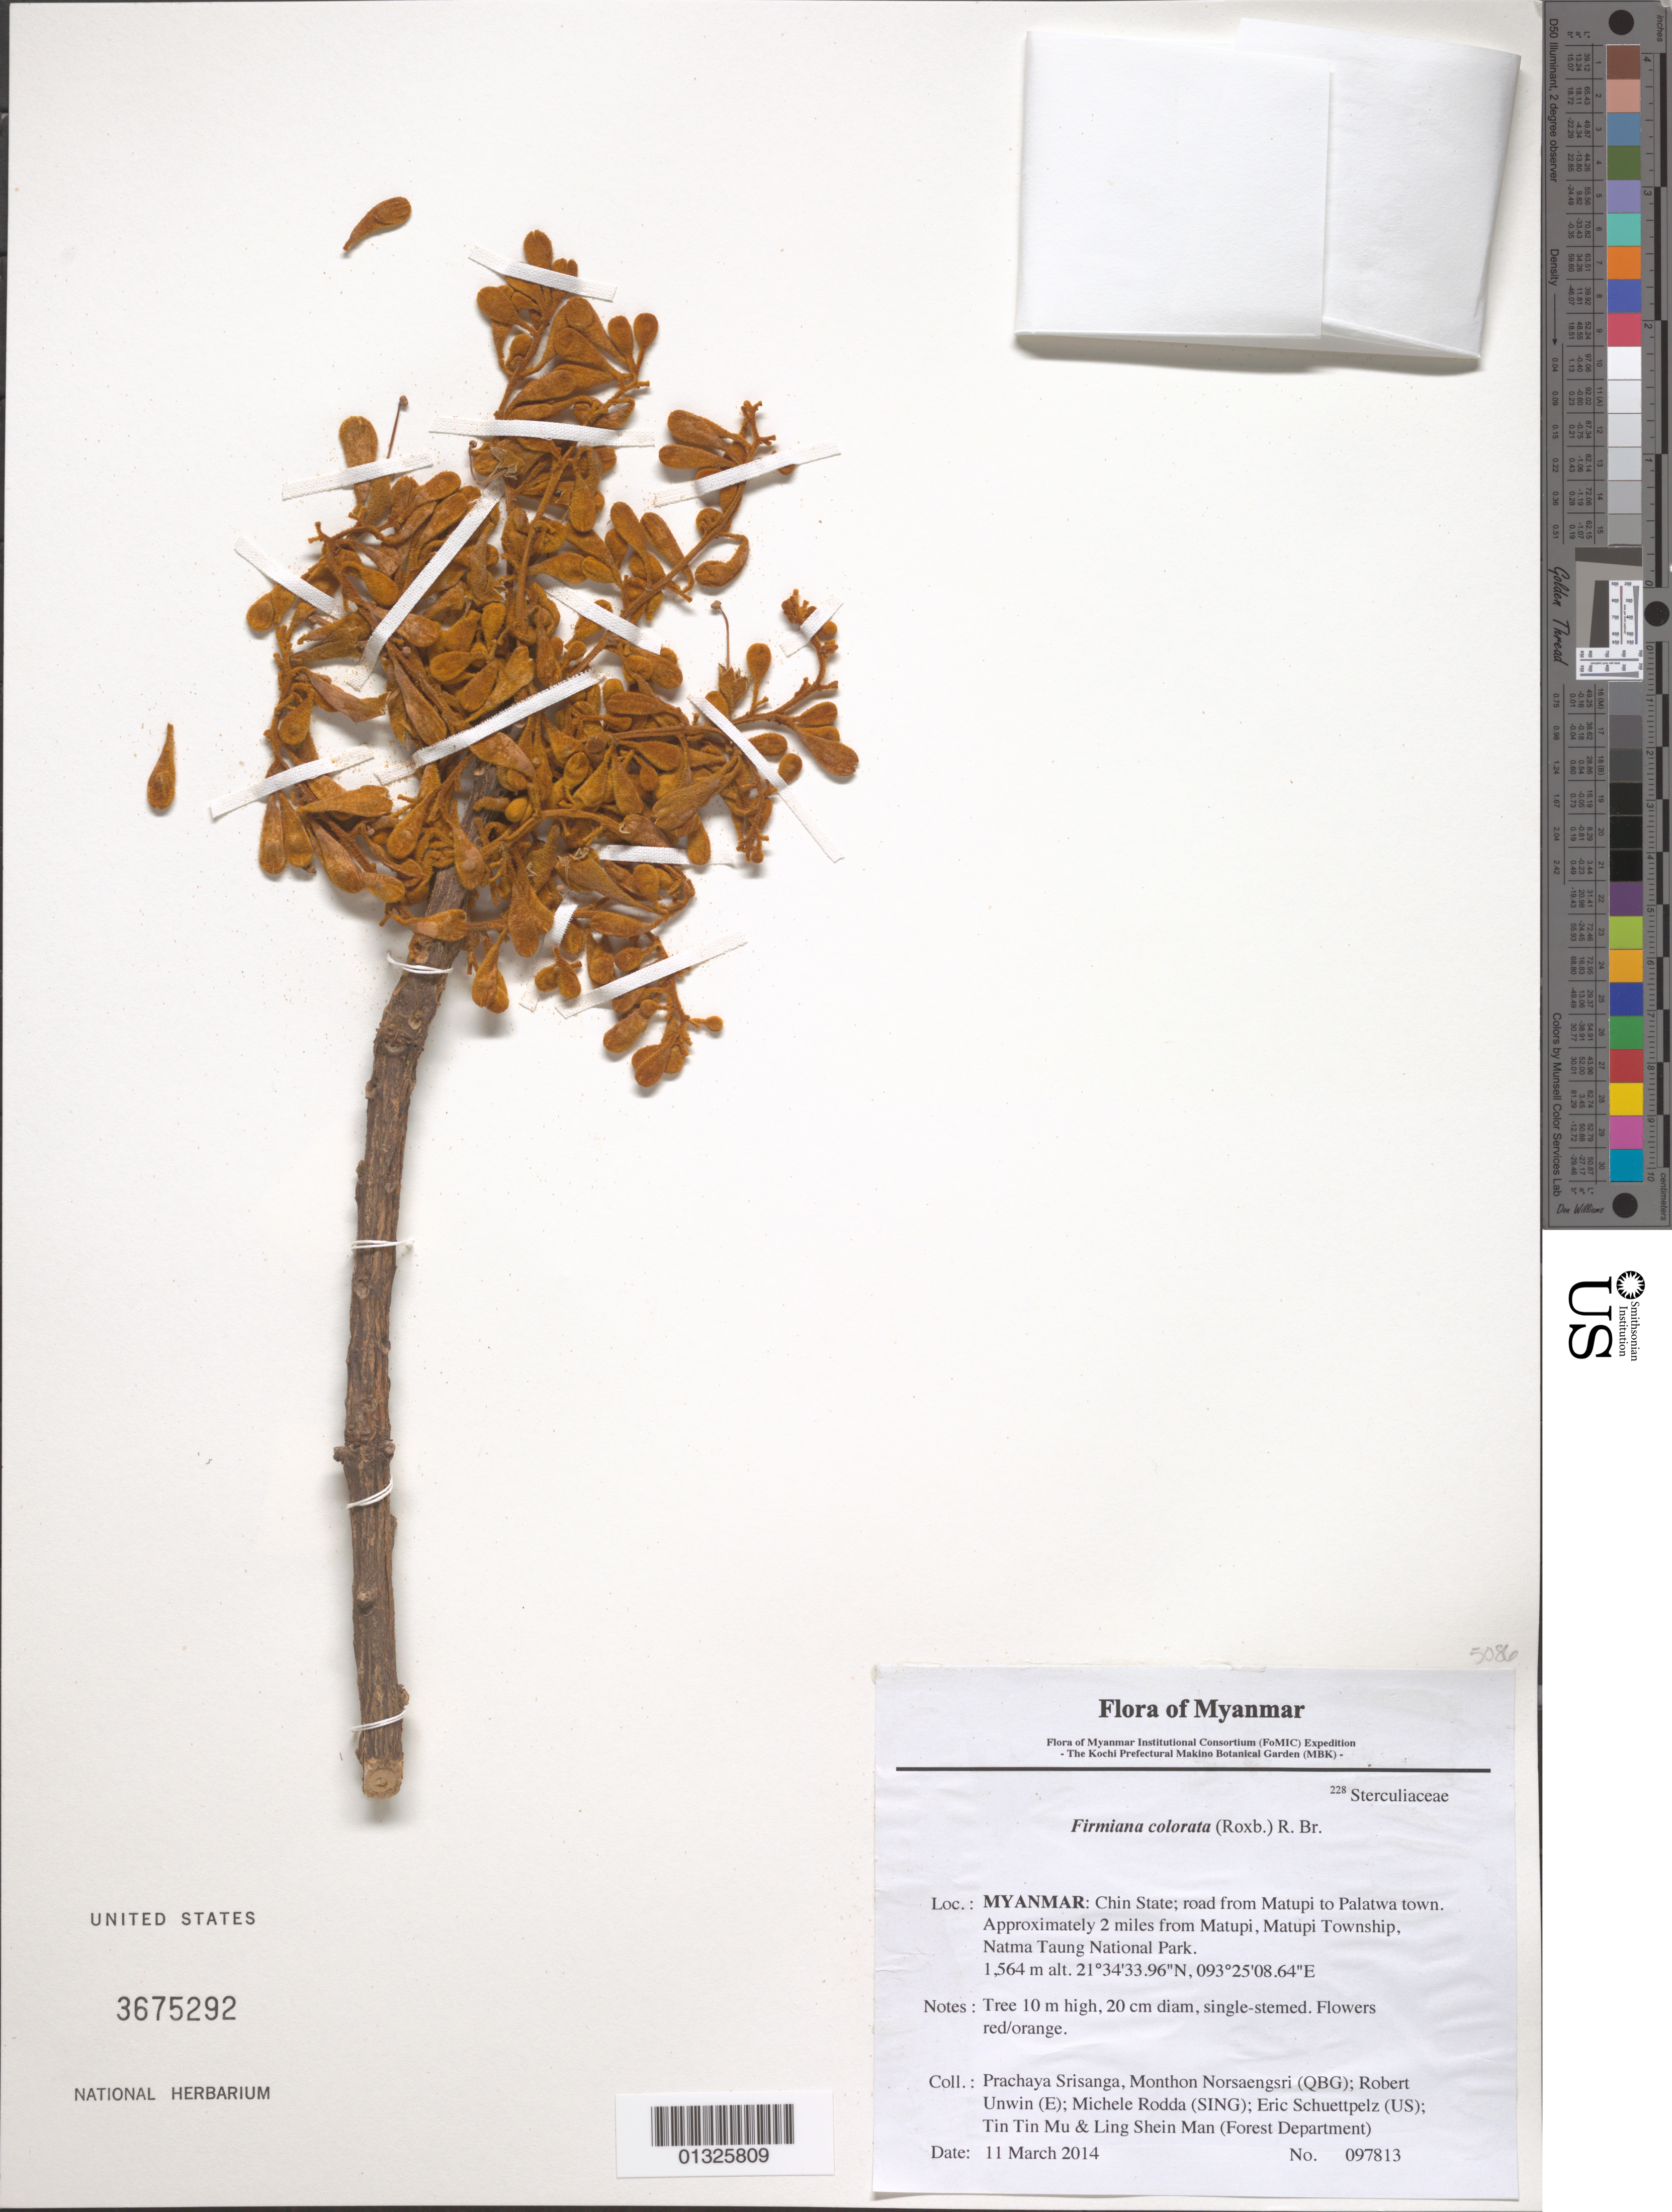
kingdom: Plantae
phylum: Tracheophyta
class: Magnoliopsida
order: Malvales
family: Malvaceae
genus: Erythropsis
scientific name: Erythropsis colorata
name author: (Roxb.) Burkill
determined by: Dorr, L. J., (BOT), Smithsonian Institution - National Museum of Natural History (UNITED STATES)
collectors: P. Srisanga, M. Norsaengsri, R. Unwin, M. Rodda, E. Schuettpelz, Tin Tin Mu & Ling Shein Man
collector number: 97813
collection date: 2014-03-11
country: Myanmar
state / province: Chin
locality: Road from Matupi to Palatwa town. Approximately 2 miles from Matupi, Matupi Township, Natma Taung National Park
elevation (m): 1564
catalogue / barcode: US 3675292